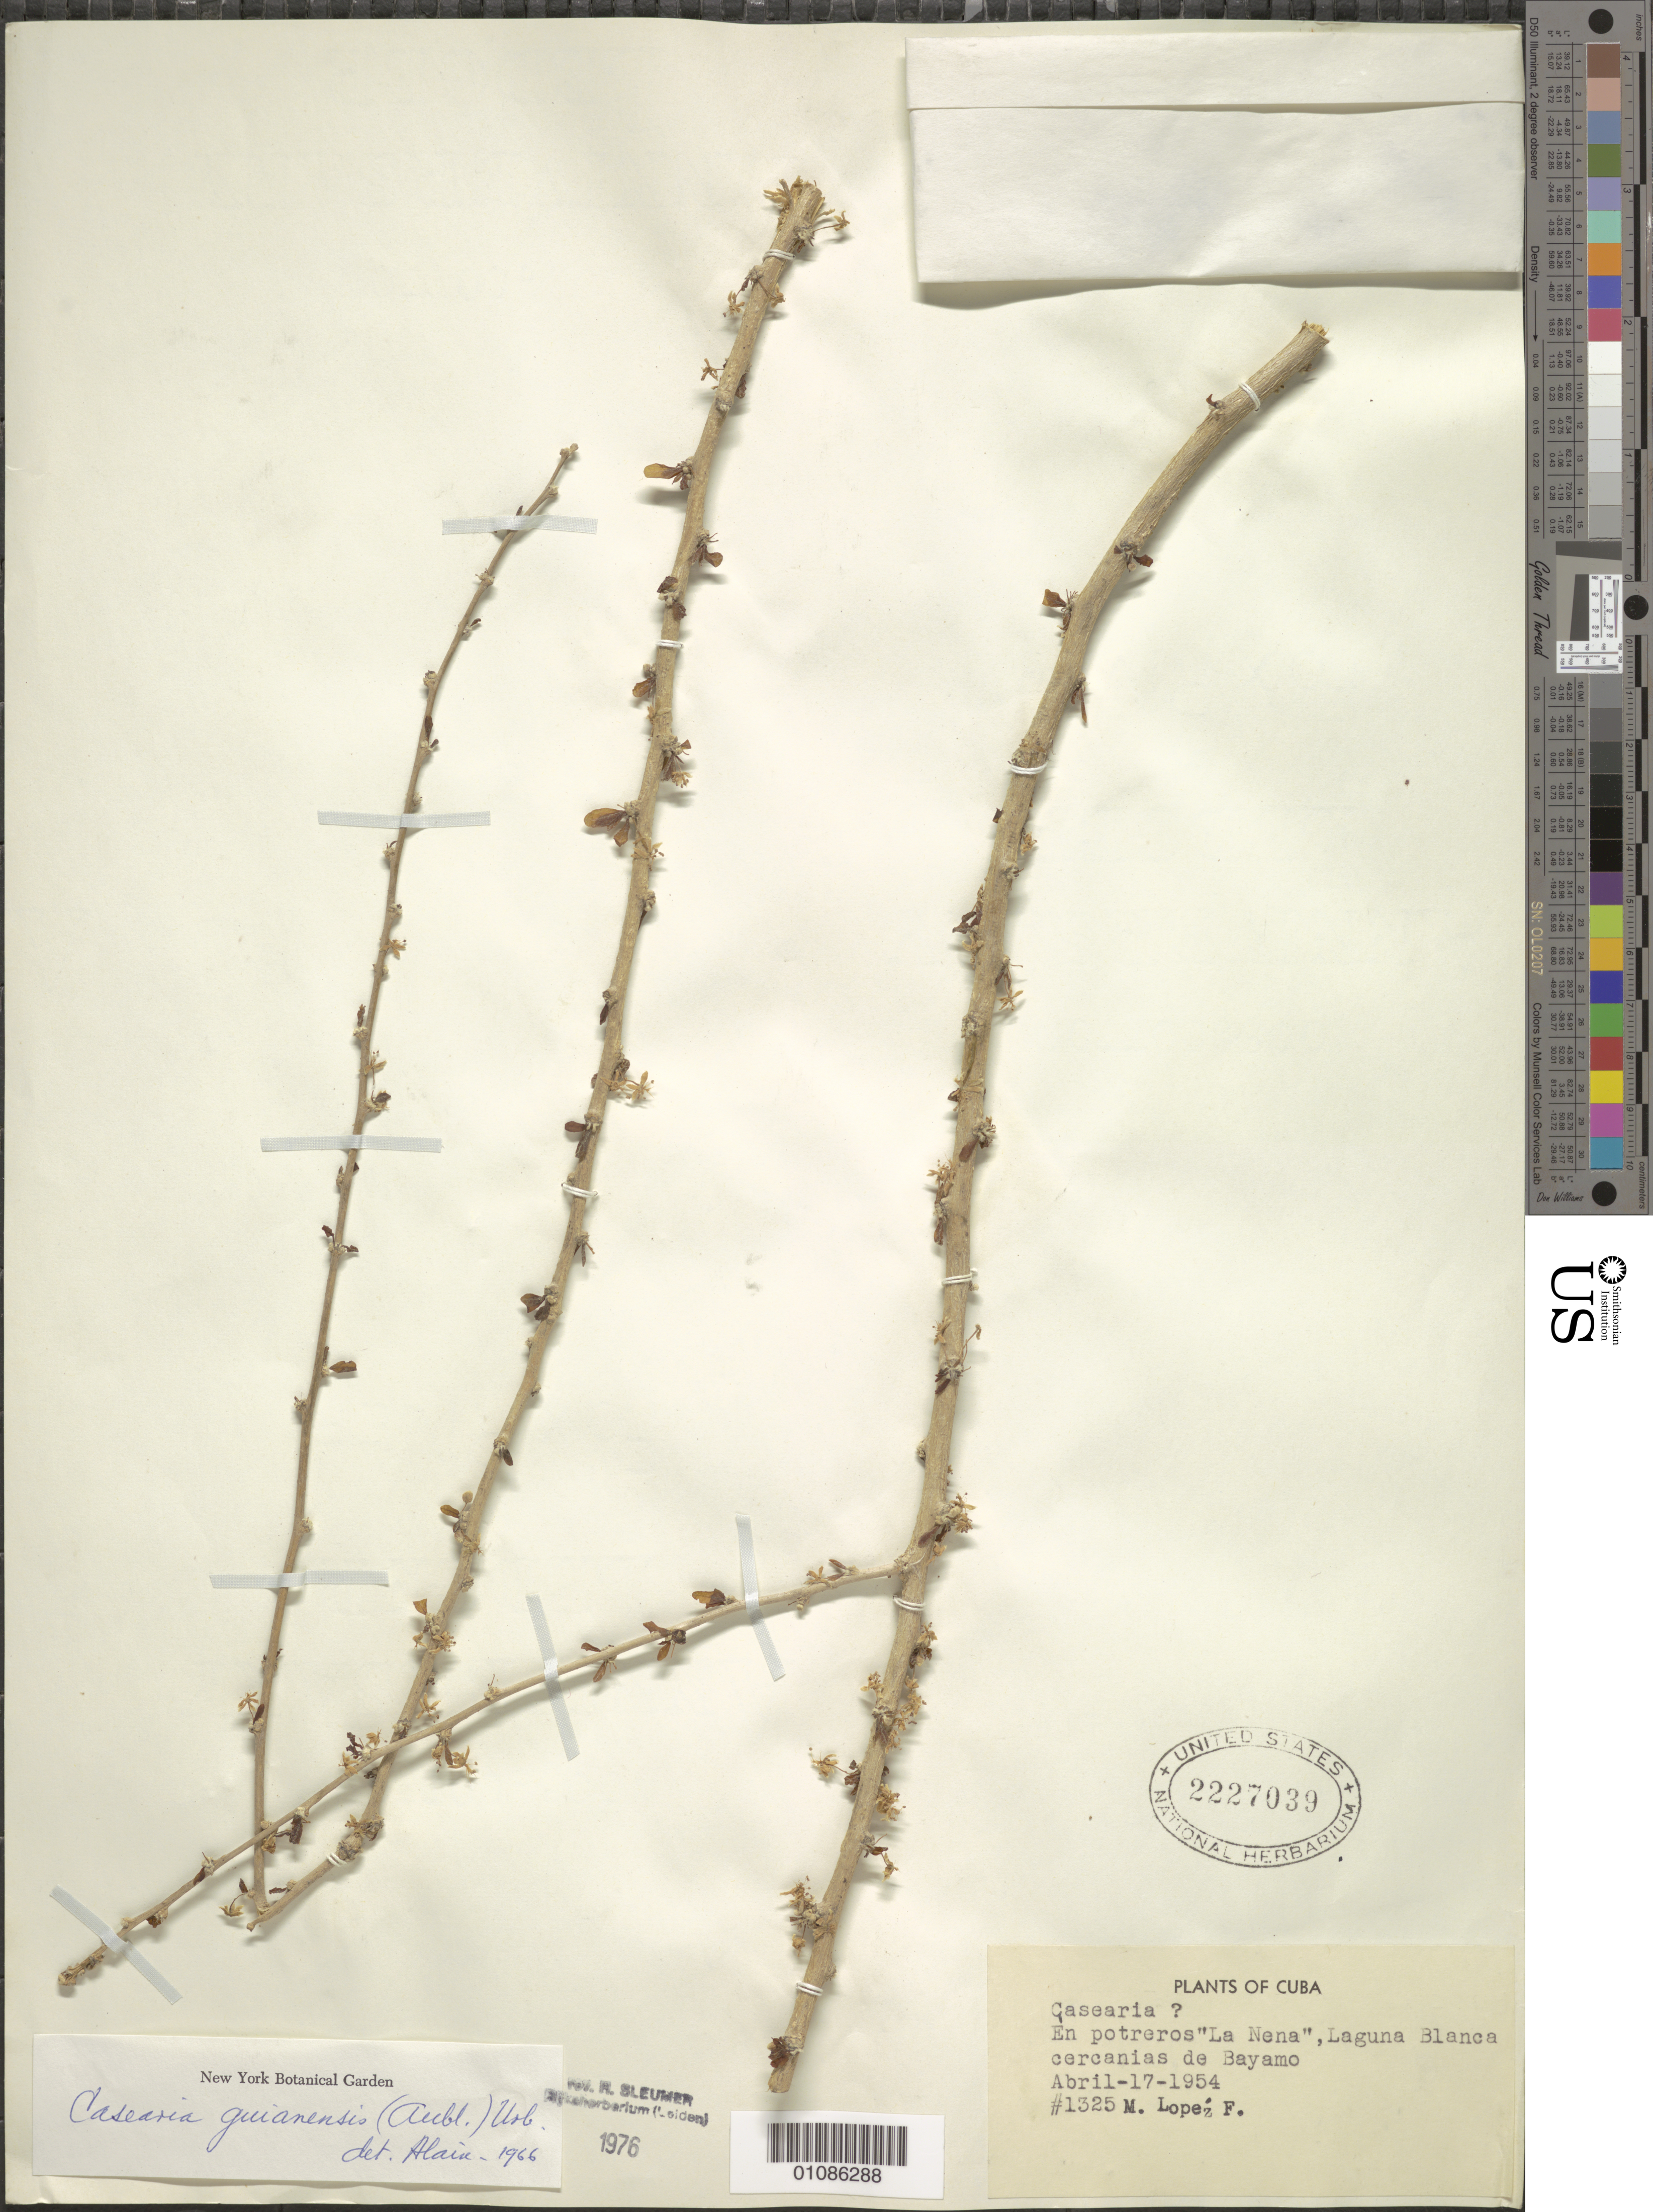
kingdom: Plantae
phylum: Tracheophyta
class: Magnoliopsida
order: Malpighiales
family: Salicaceae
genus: Casearia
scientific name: Casearia guianensis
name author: (Aubl.) Urb.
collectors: M. López Figueiras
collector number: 1325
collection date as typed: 17 Apr 1954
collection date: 1954-04-17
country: Cuba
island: Cuba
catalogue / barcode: US 2227039